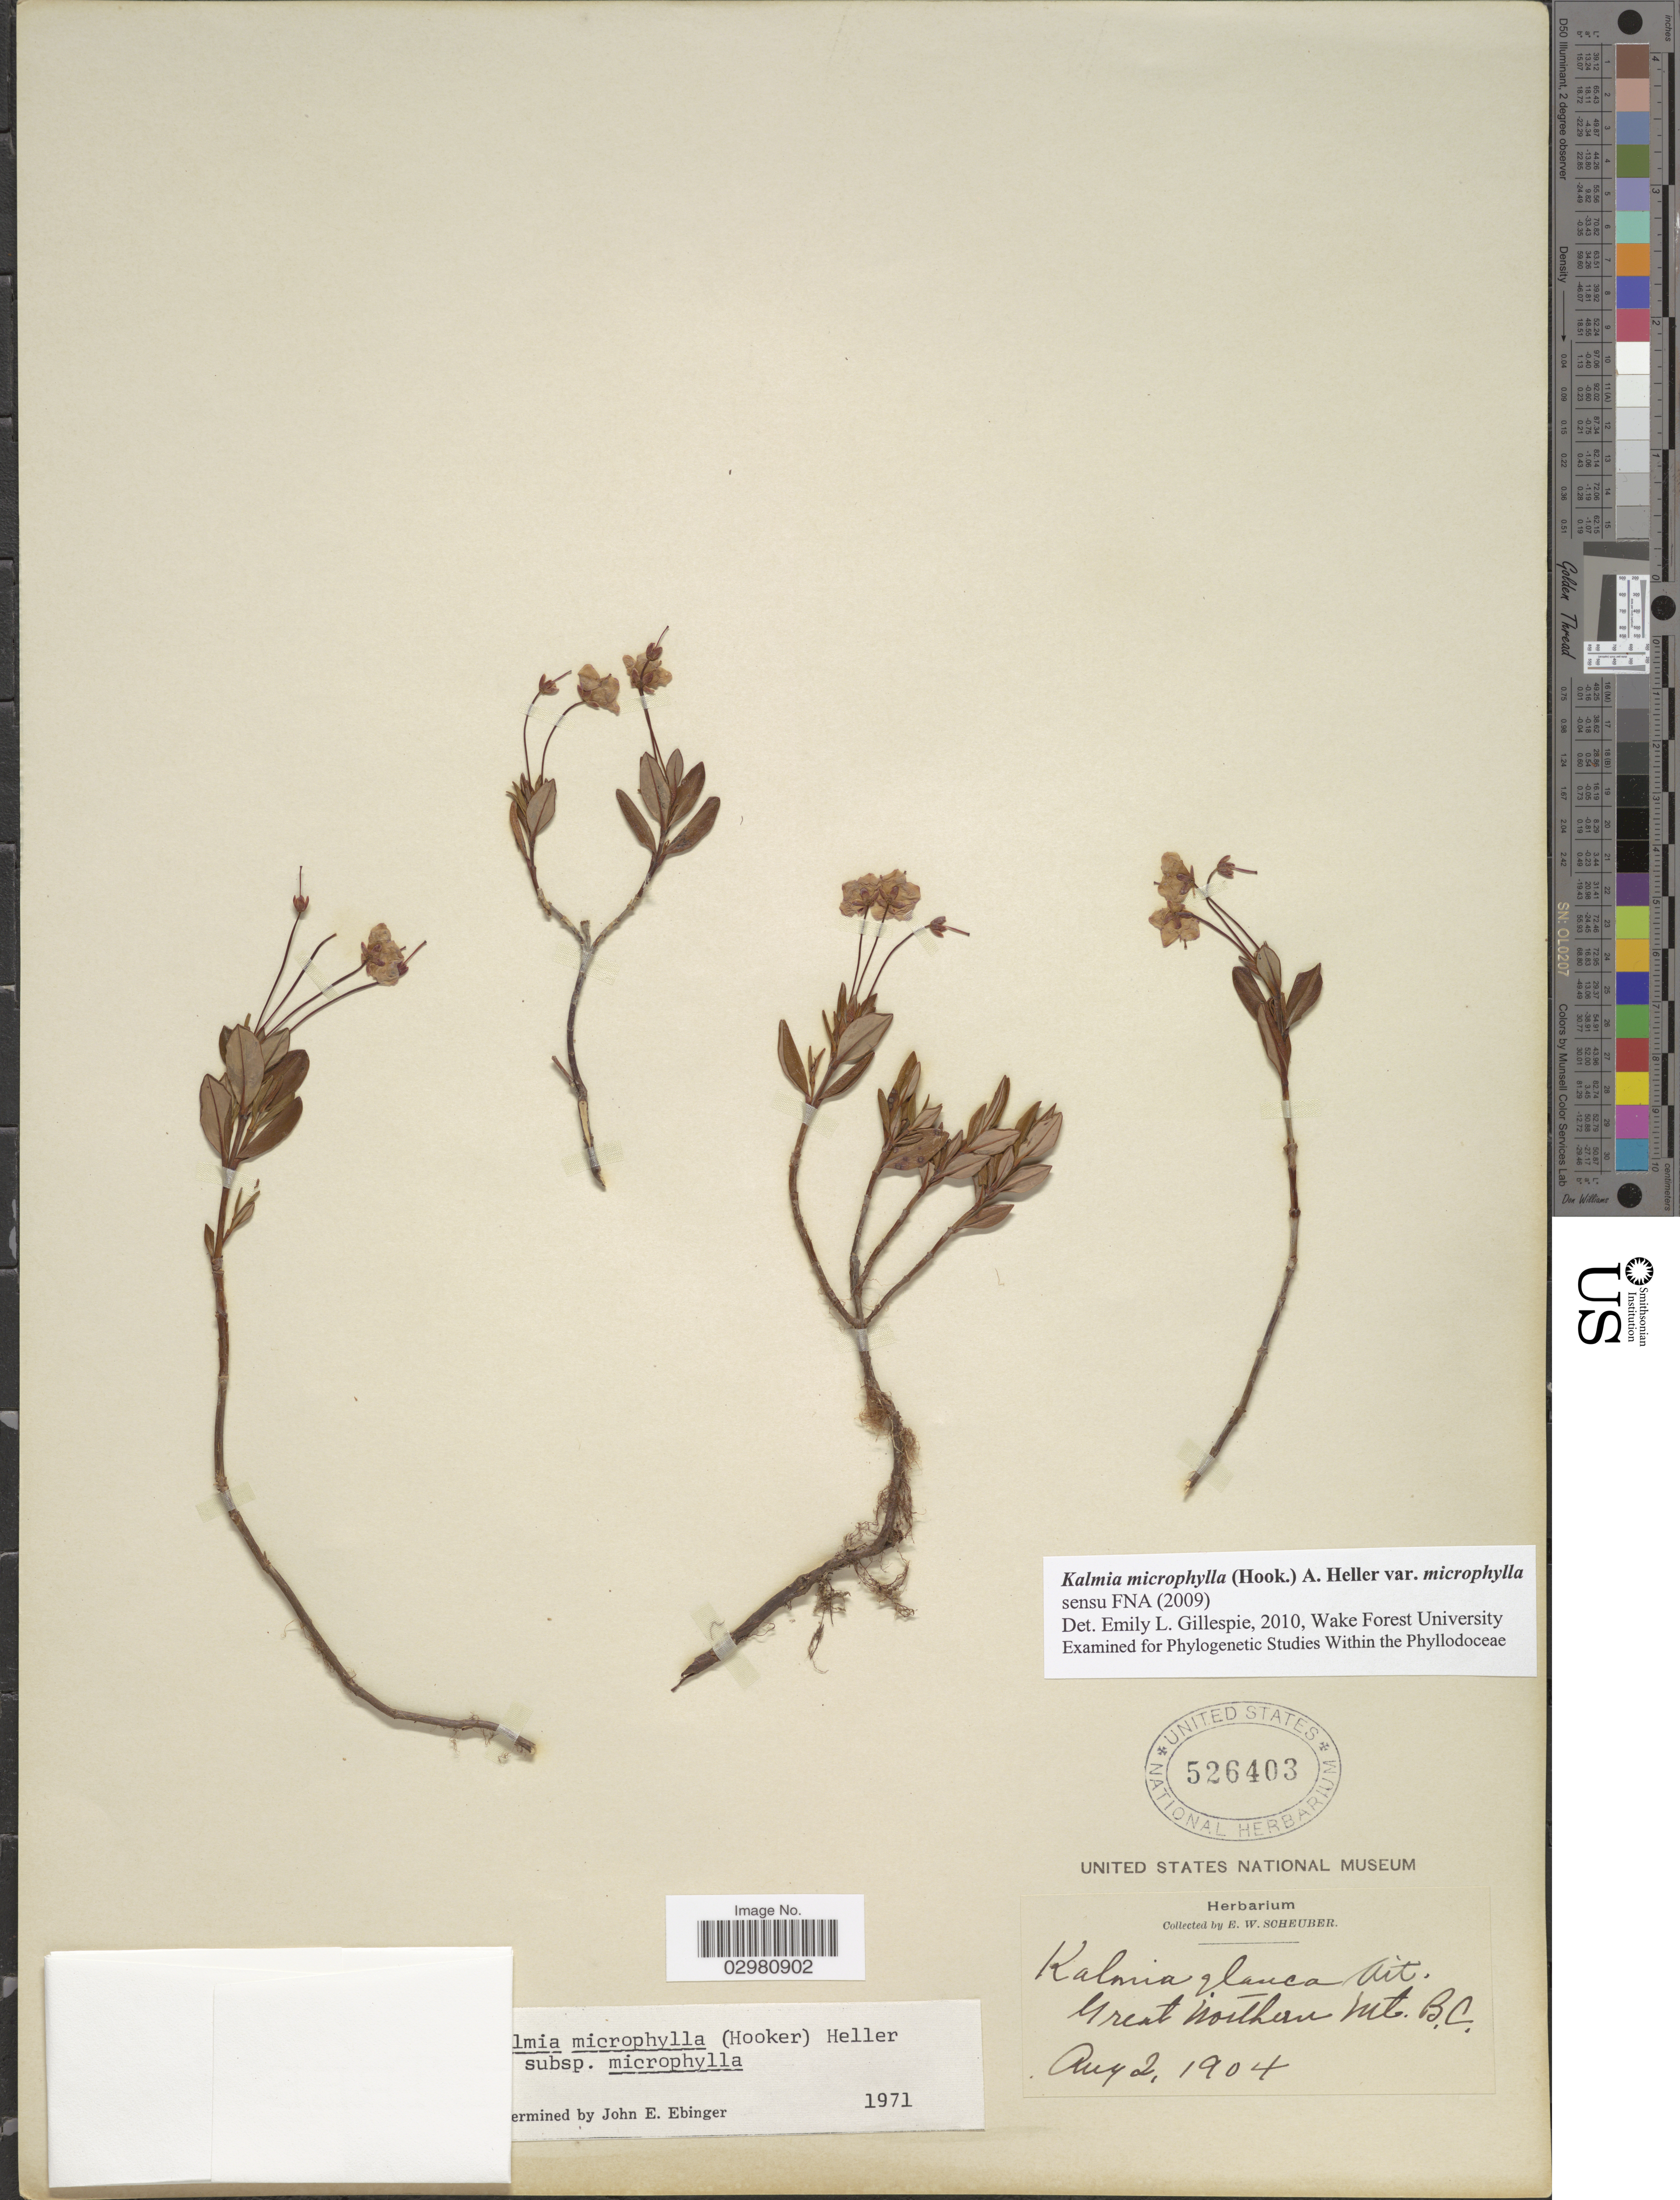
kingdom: Plantae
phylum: Tracheophyta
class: Magnoliopsida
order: Ericales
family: Ericaceae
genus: Kalmia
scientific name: Kalmia microphylla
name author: (Hook.) A. Heller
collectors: E. Scheuber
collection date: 1904-08-02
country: Canada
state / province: British Columbia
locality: Great Northern Mt., B.C.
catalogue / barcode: US 526403